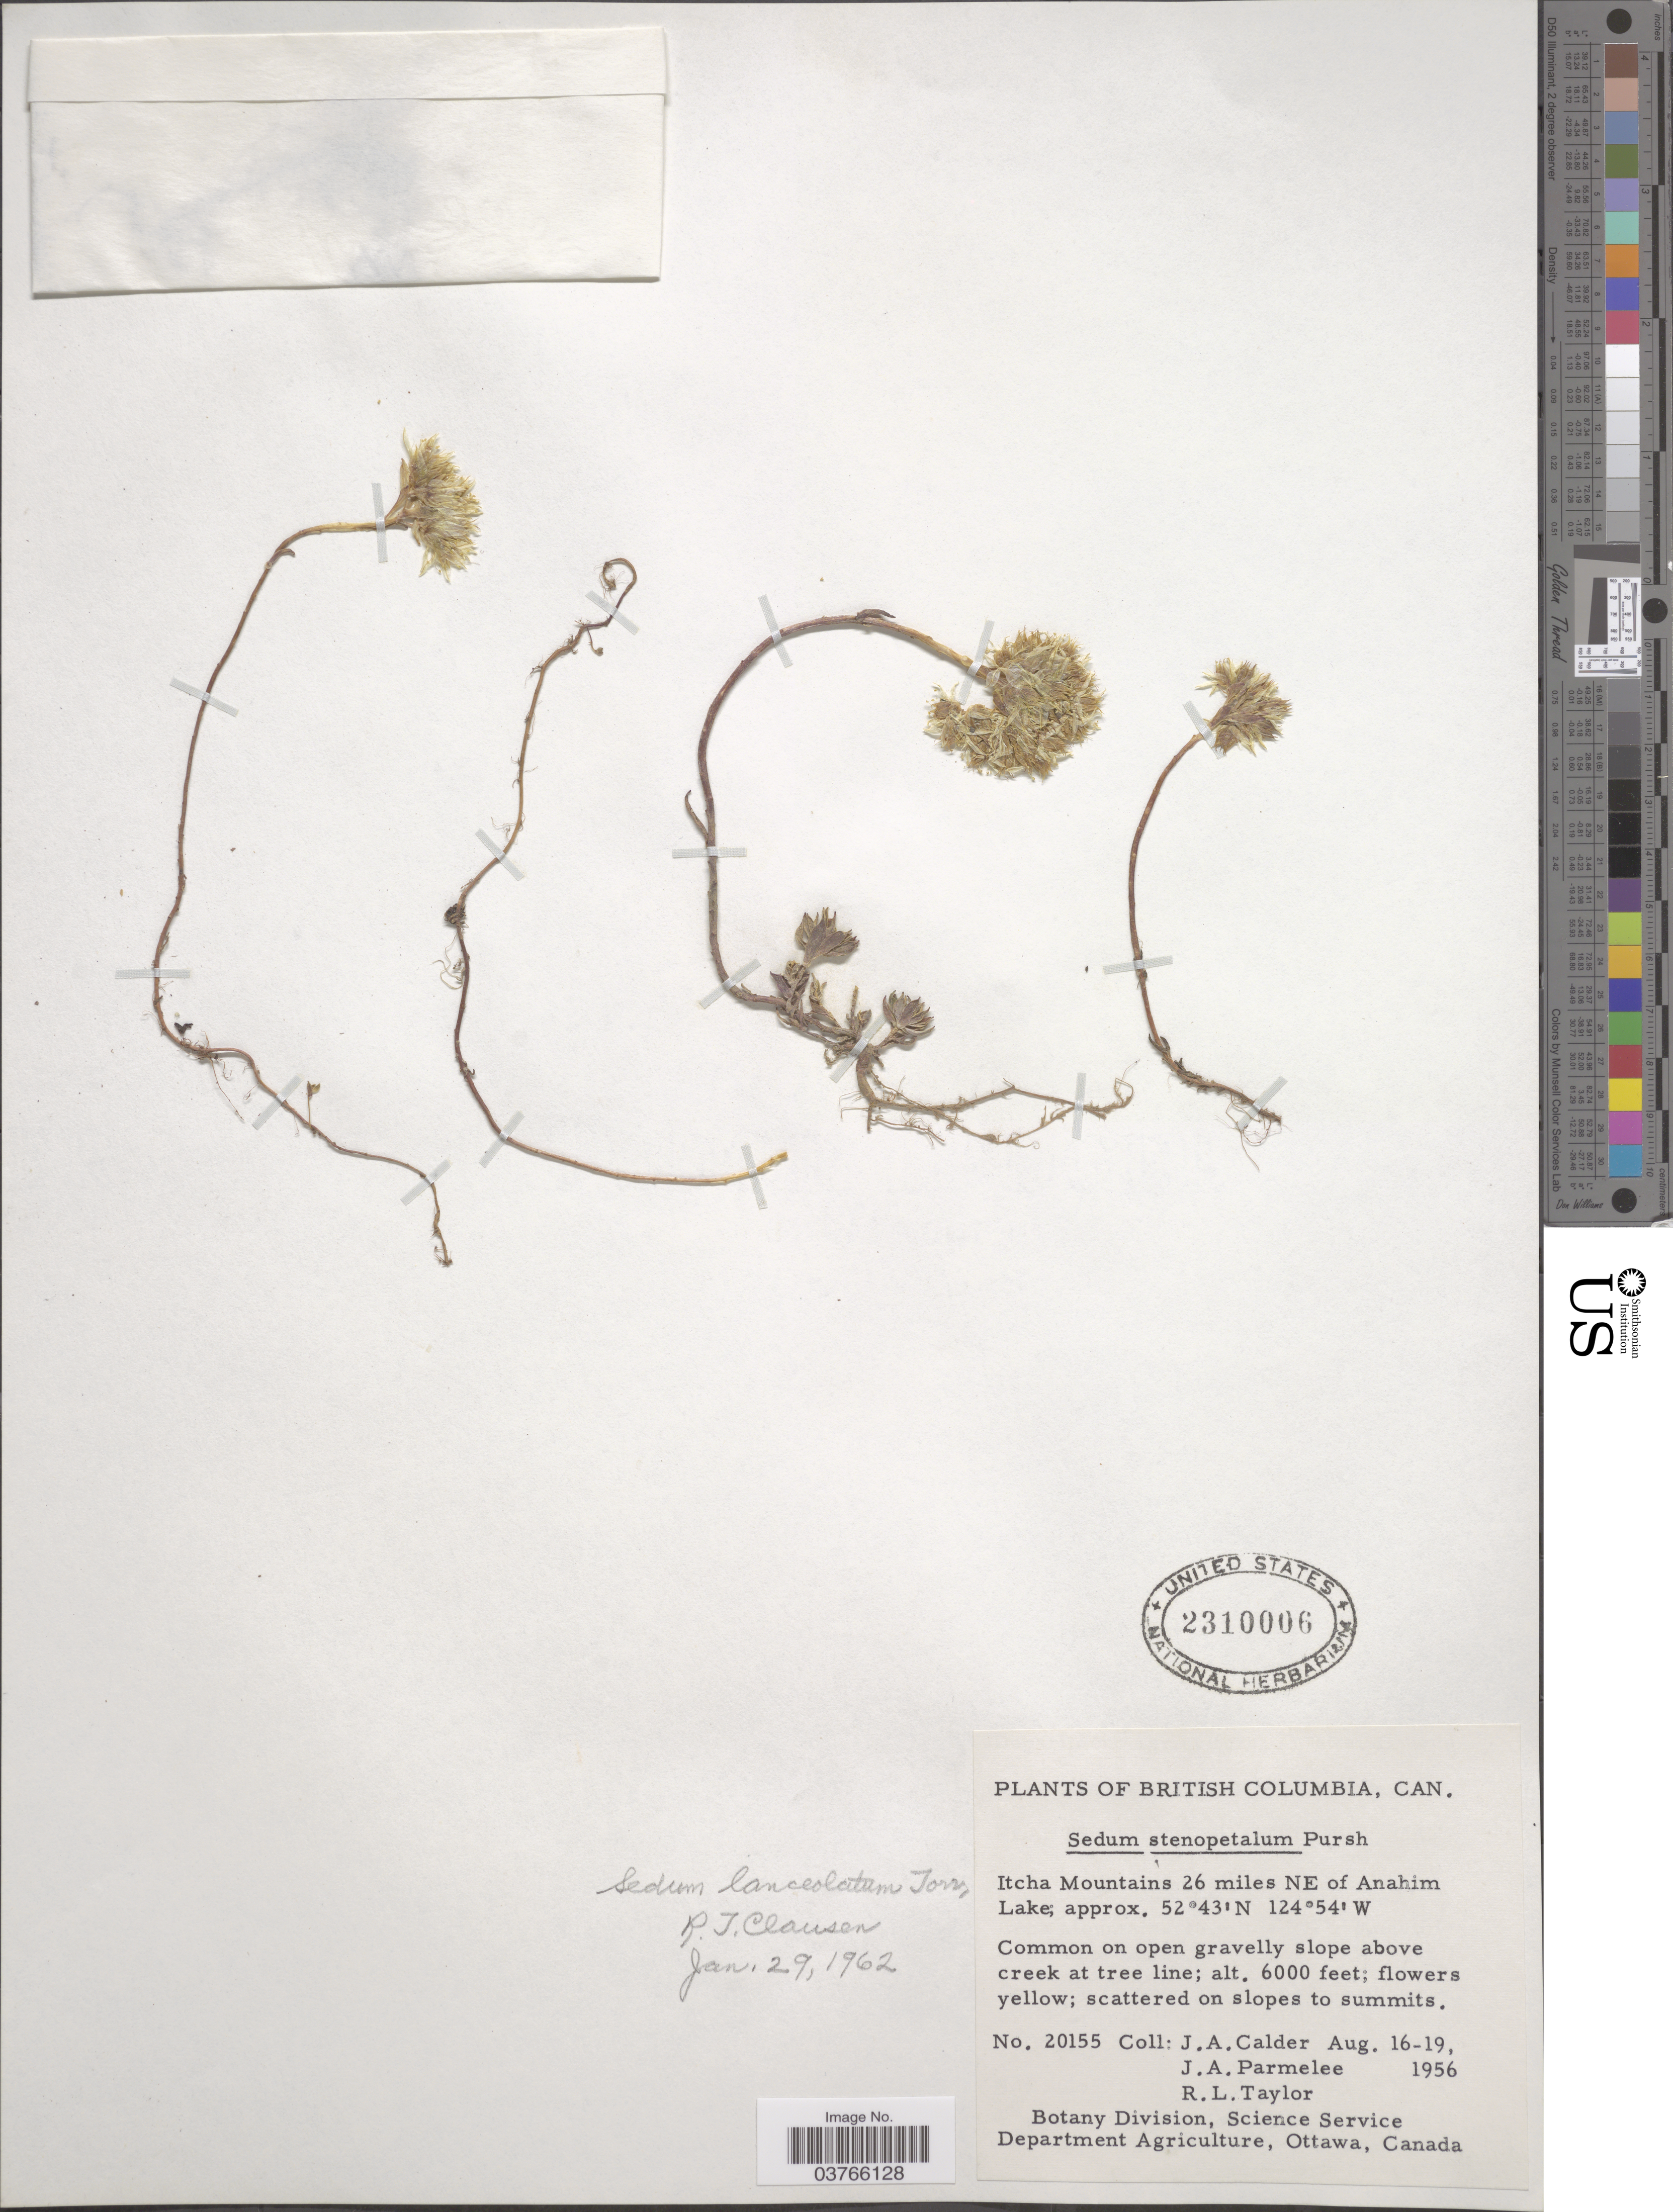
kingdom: Plantae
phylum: Tracheophyta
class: Magnoliopsida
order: Saxifragales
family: Crassulaceae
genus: Sedum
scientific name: Sedum lanceolatum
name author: Torr.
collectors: J. A. Calder, J. A. Parmelee & R. Taylor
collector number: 20155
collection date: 1956-08-16/1956-08-19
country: Canada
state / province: British Columbia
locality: Itcha Mountains 26 miles NE of Anahim Lake.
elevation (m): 1829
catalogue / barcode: US 2310006